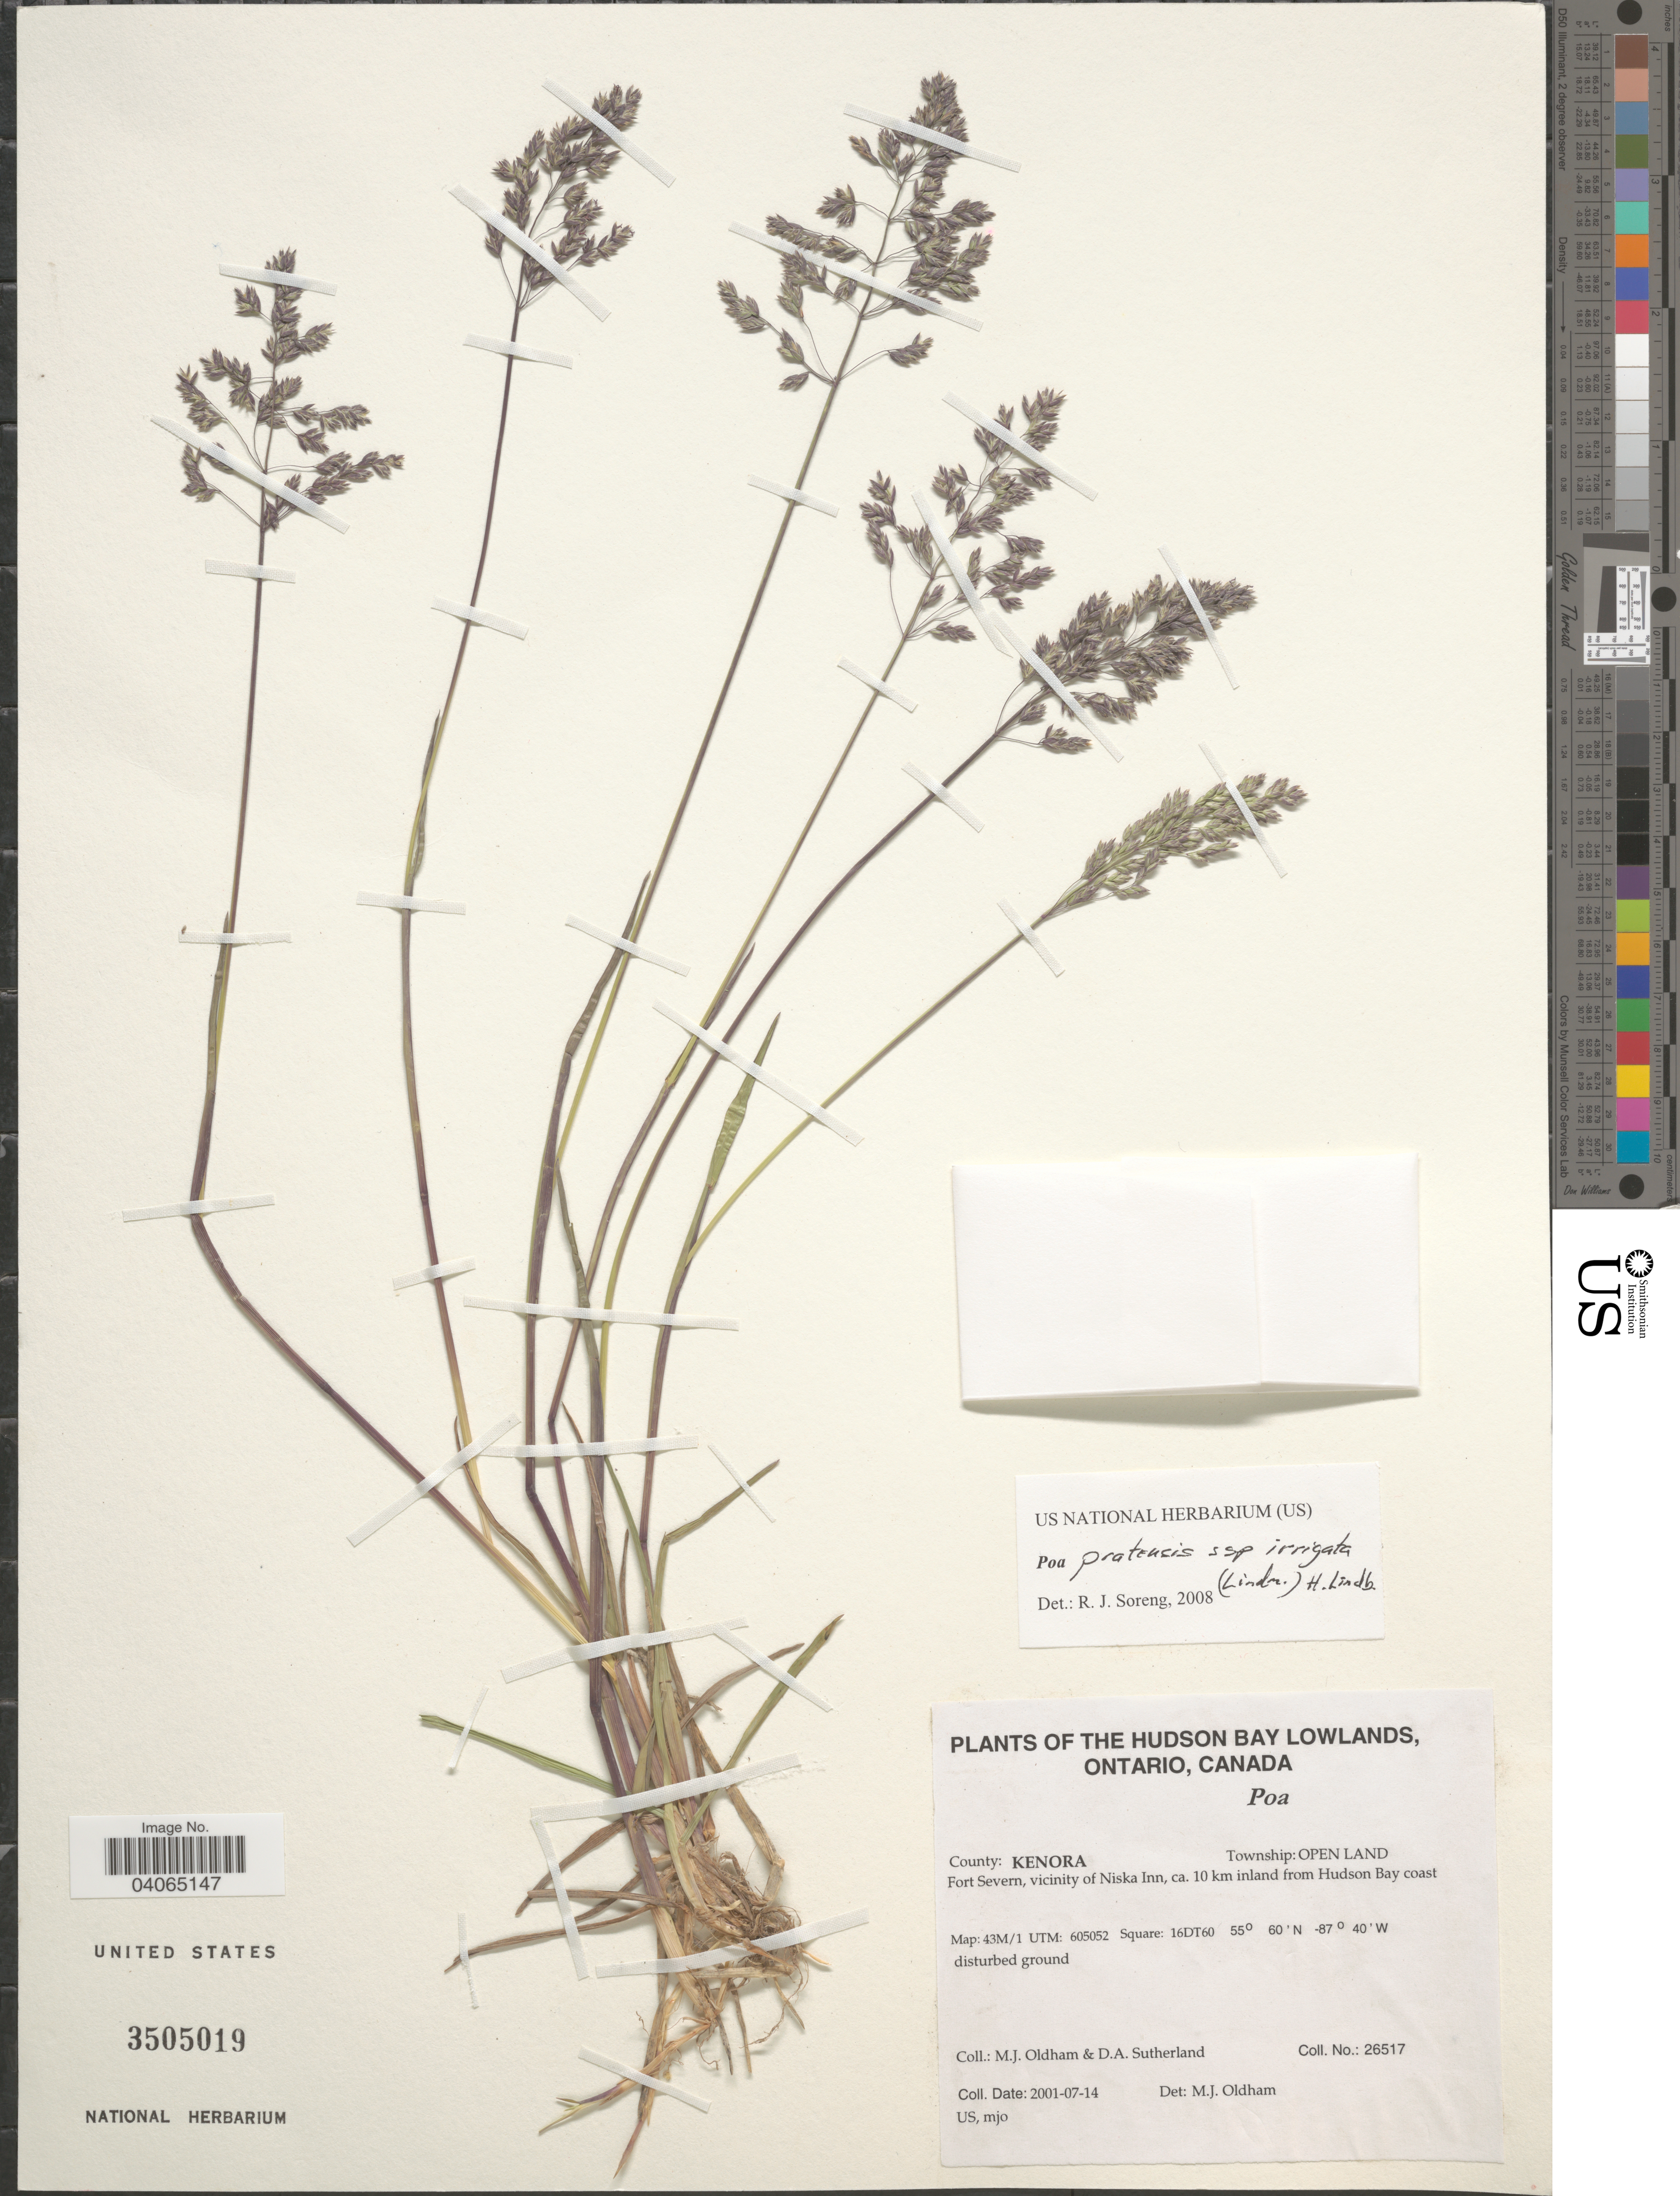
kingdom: Plantae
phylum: Tracheophyta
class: Liliopsida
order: Poales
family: Poaceae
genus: Poa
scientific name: Poa pratensis subsp. irrigata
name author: (Lindm.) H. Lindb.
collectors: M. Oldham & D. Sutherland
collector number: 26517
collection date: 2001-07-14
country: Canada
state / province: Ontario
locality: The Hudson Bay Lowlands. County: Kenora. Township: Open Land. Fort Severn, vicinity of Niska Inn, ca. 10 km inland from Hudson Bay coast. Map: 43M/1 UTM: 605052 Square: 16DT60.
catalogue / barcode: US 3505019